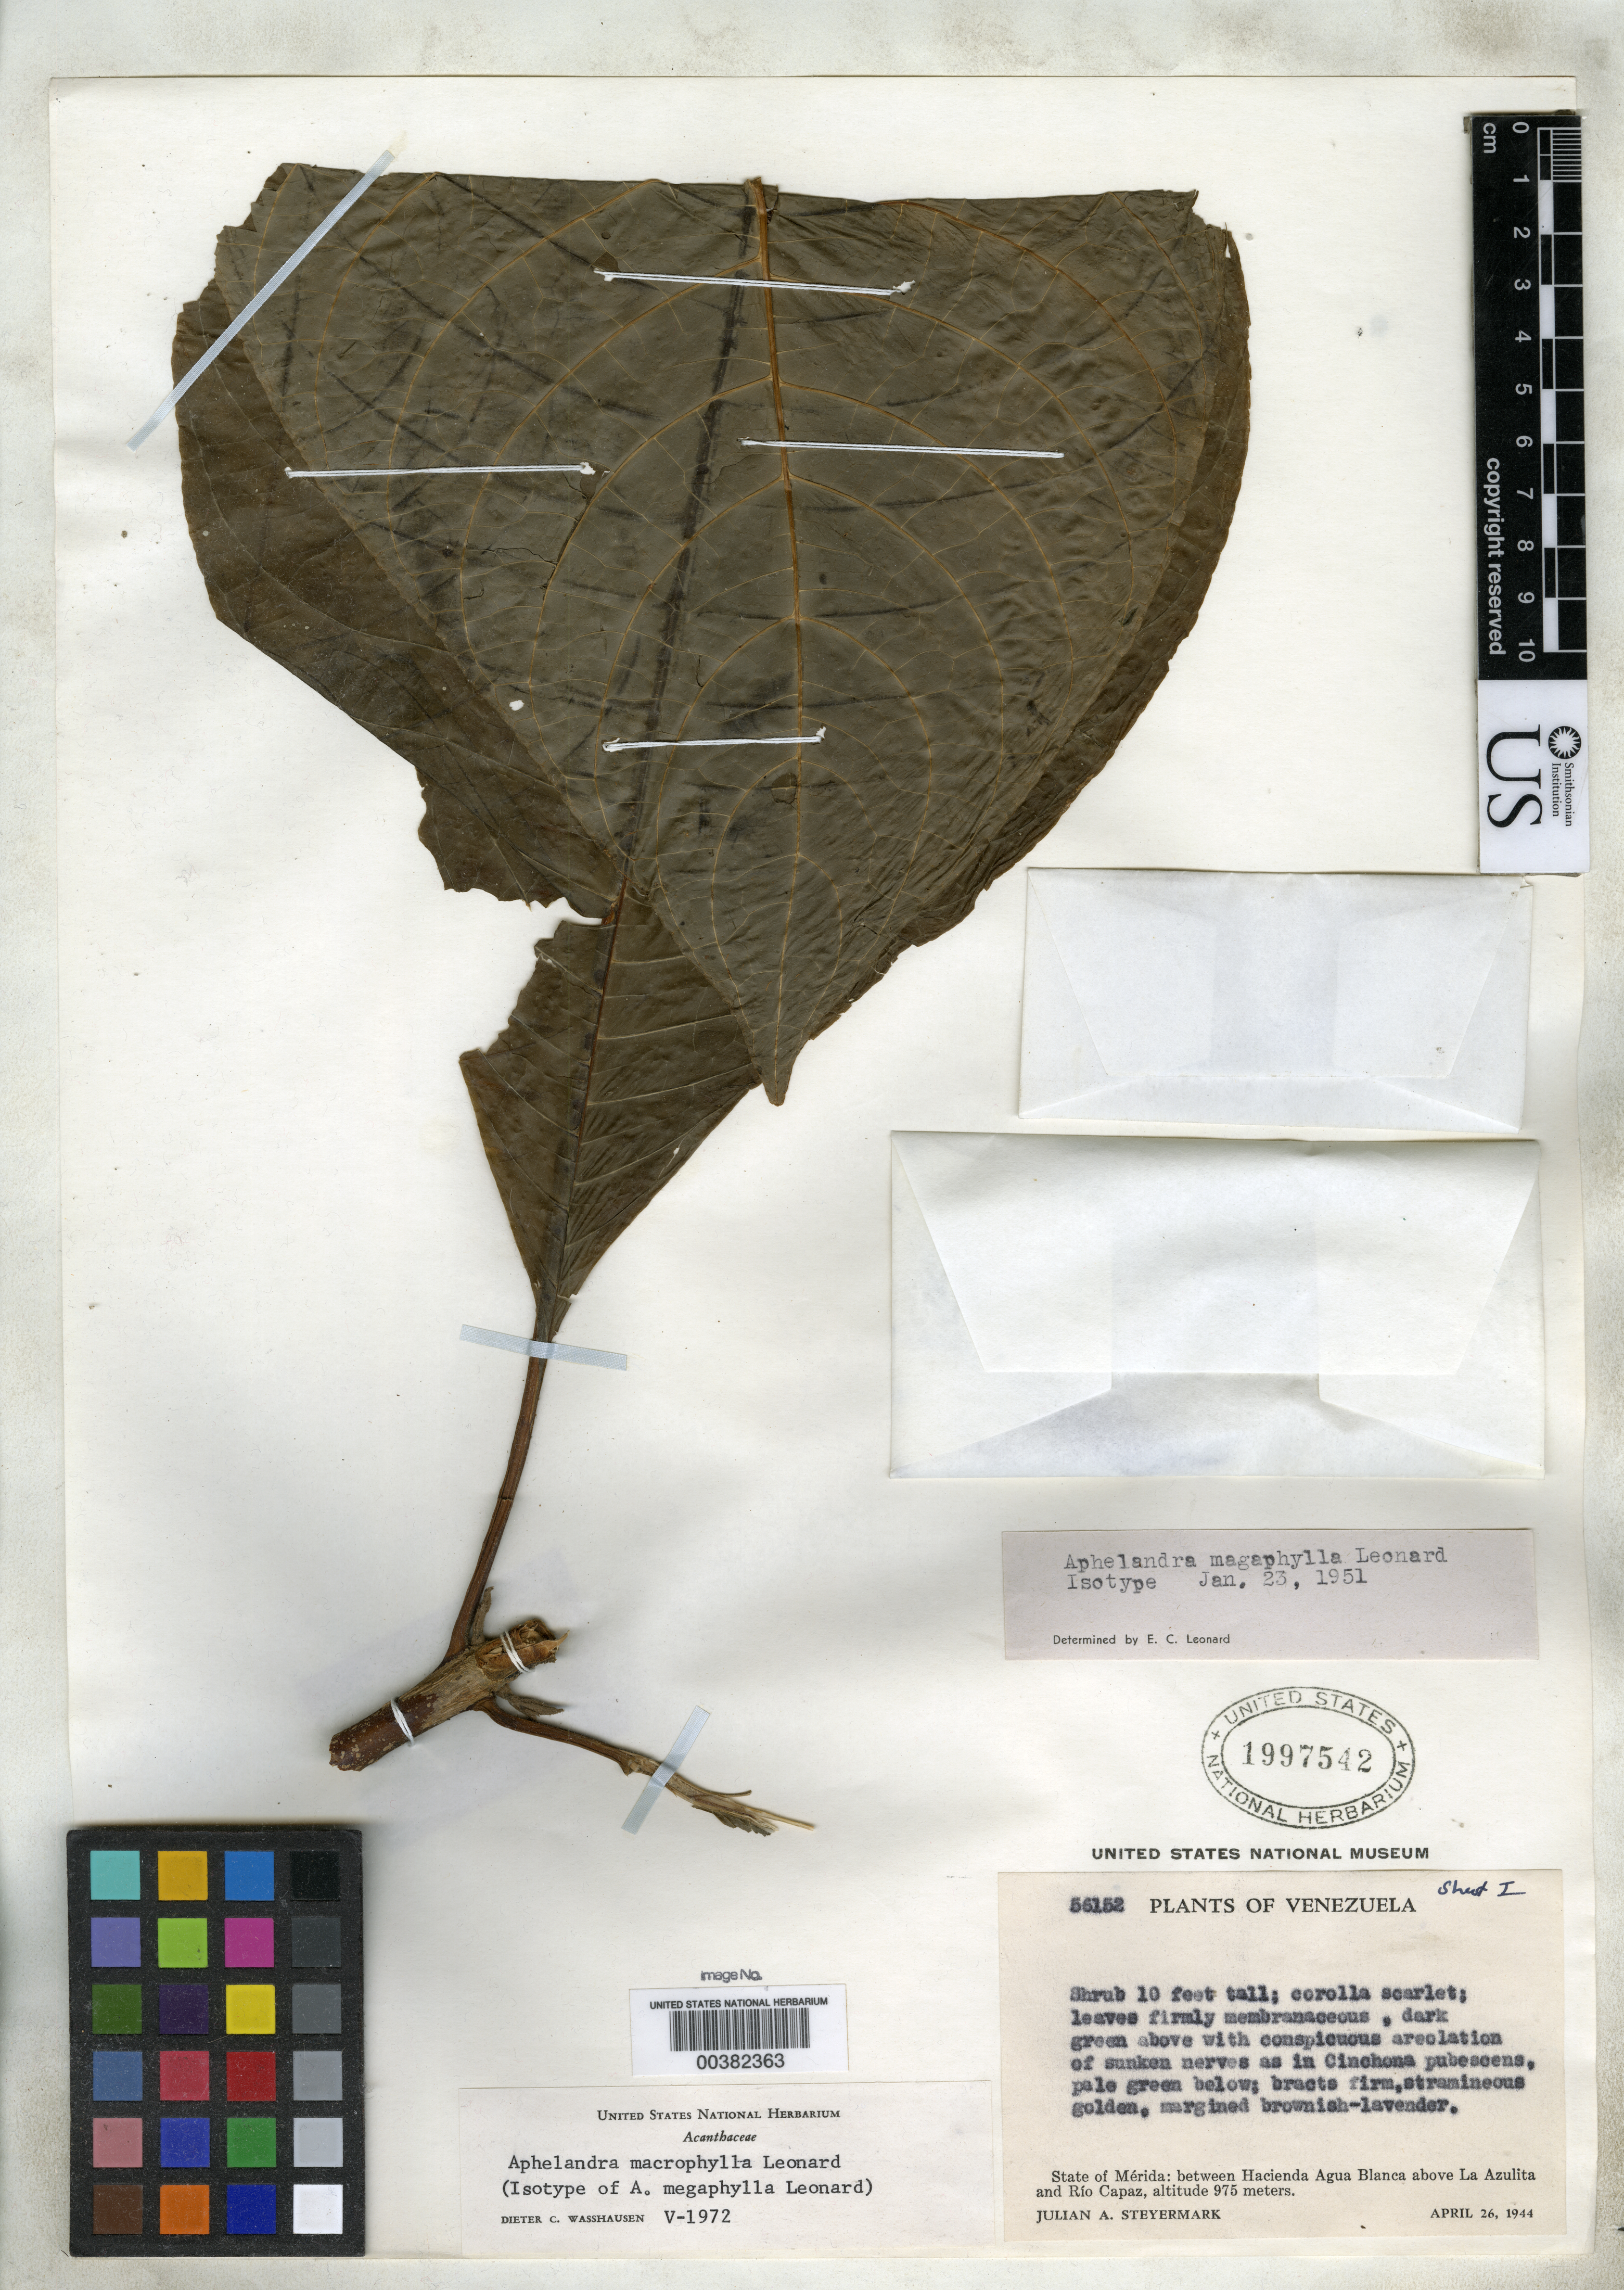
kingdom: Plantae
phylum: Tracheophyta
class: Magnoliopsida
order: Lamiales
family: Acanthaceae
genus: Aphelandra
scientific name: Aphelandra megaphylla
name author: Leonard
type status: Isotype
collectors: J. Steyermark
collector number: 56152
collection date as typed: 26 Apr 1944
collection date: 1944-04-26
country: Venezuela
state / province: Mérida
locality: Between Hacienda Agua Blanca above Laazulita & Rio Capaz.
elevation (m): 975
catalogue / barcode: US 1997542